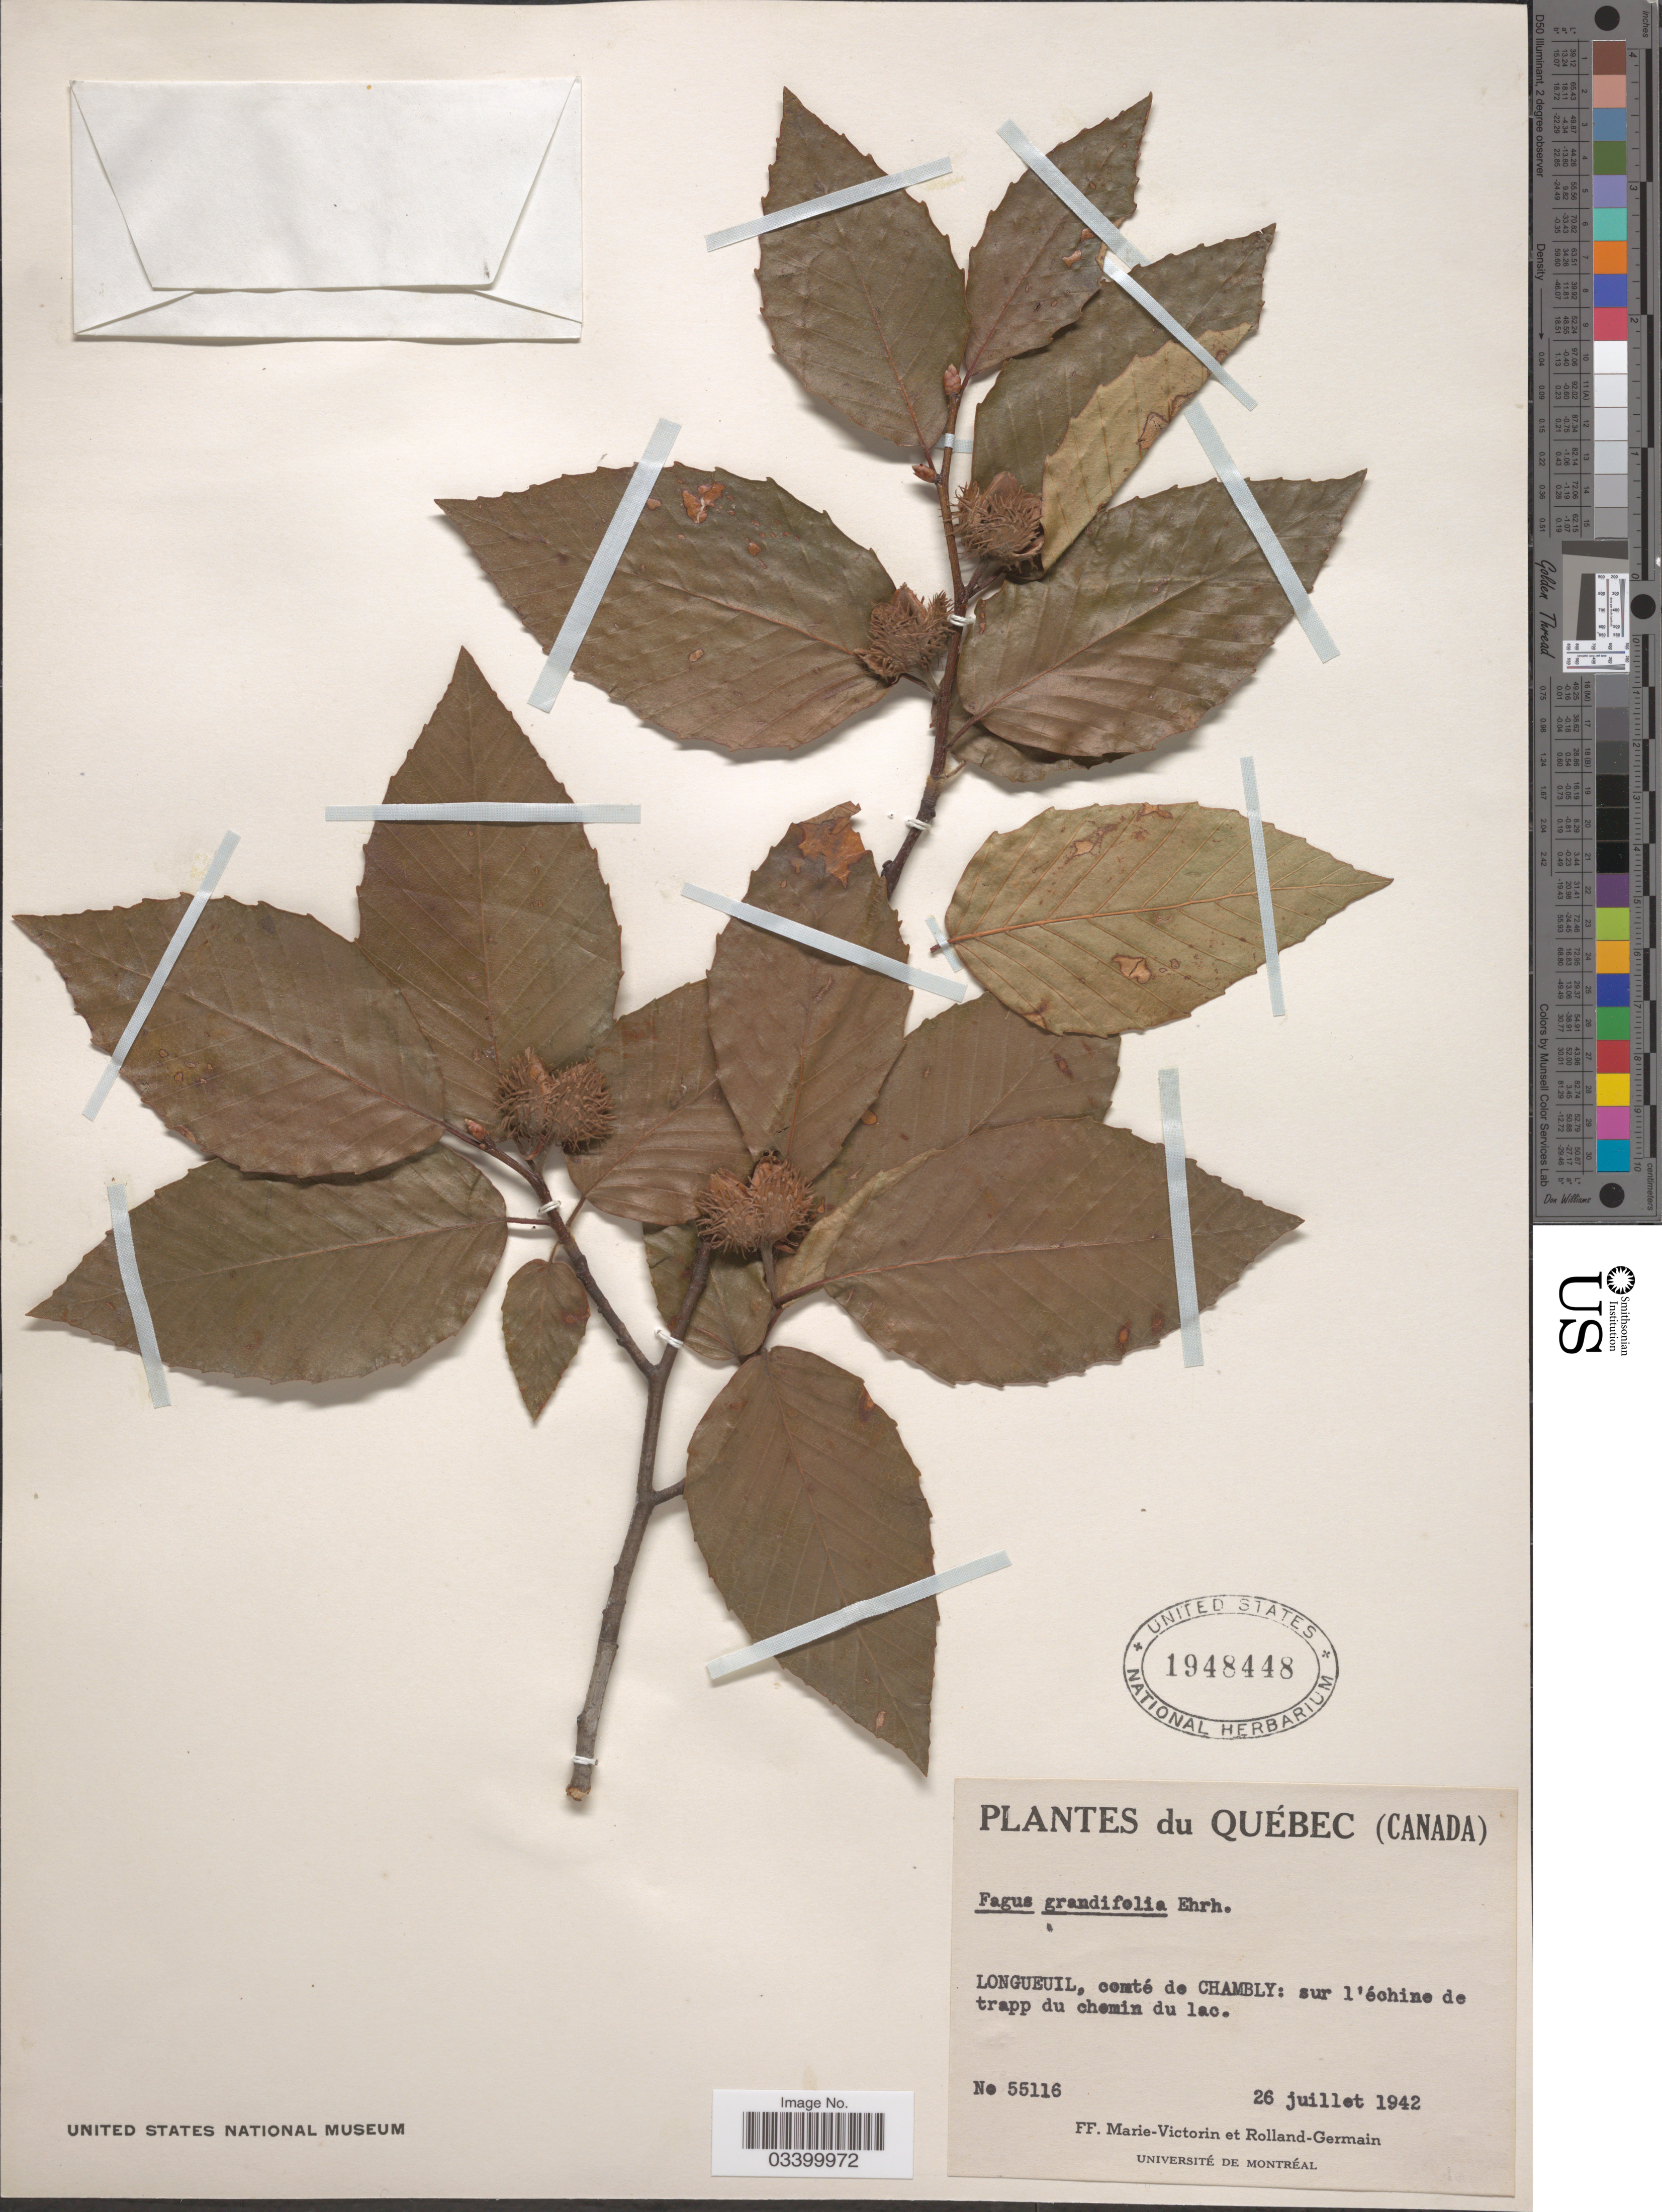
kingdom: Plantae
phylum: Tracheophyta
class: Magnoliopsida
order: Fagales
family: Fagaceae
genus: Fagus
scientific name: Fagus grandifolia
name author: Ehrh.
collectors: F. Marie-Victorin & Rolland-Germain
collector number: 55116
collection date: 1942-07-26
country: Canada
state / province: Quebec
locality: Longueuil, comté de Chambly: sur l'échine de trapp du chemin du lac.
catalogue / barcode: US 1948448